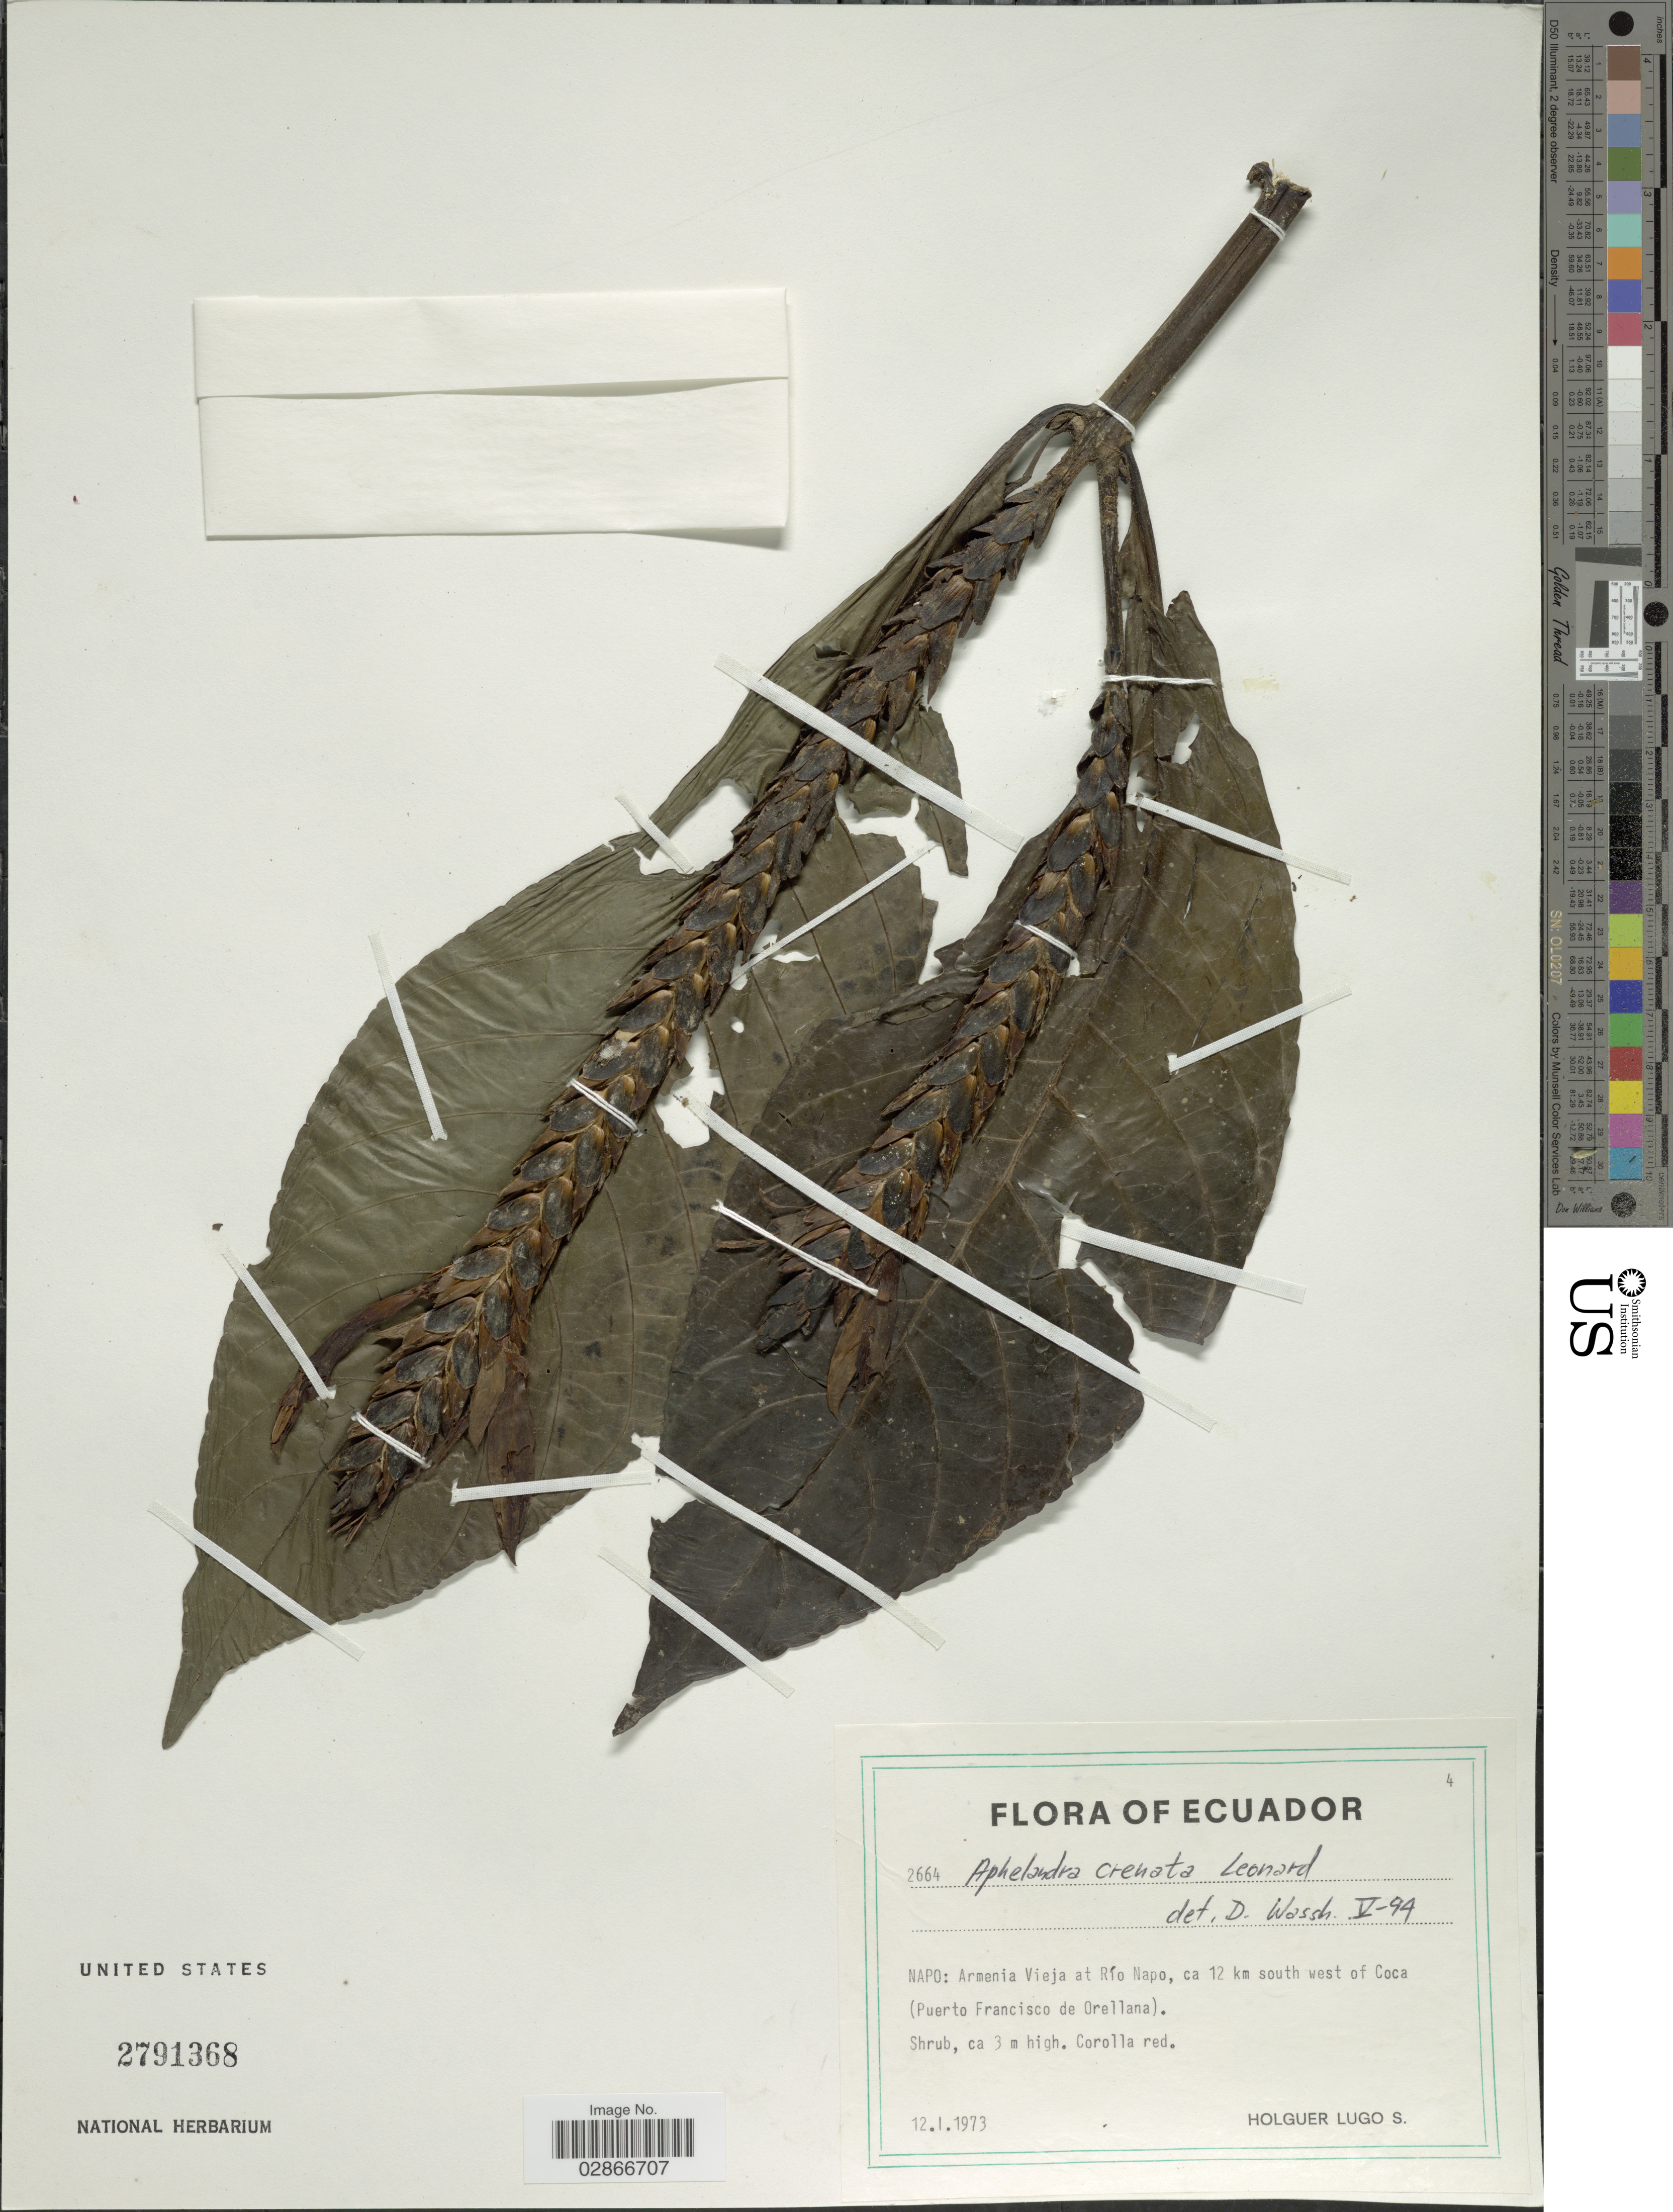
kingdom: Plantae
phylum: Tracheophyta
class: Magnoliopsida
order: Lamiales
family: Acanthaceae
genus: Aphelandra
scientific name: Aphelandra crenata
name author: Leonard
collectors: H. Lugo S.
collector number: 2664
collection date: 1973-01-12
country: Ecuador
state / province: Napo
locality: Armenia Vieja at Río Napo, ca 12 km south west of Coca (Puerto Francisco de Orellana).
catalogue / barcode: US 2791368